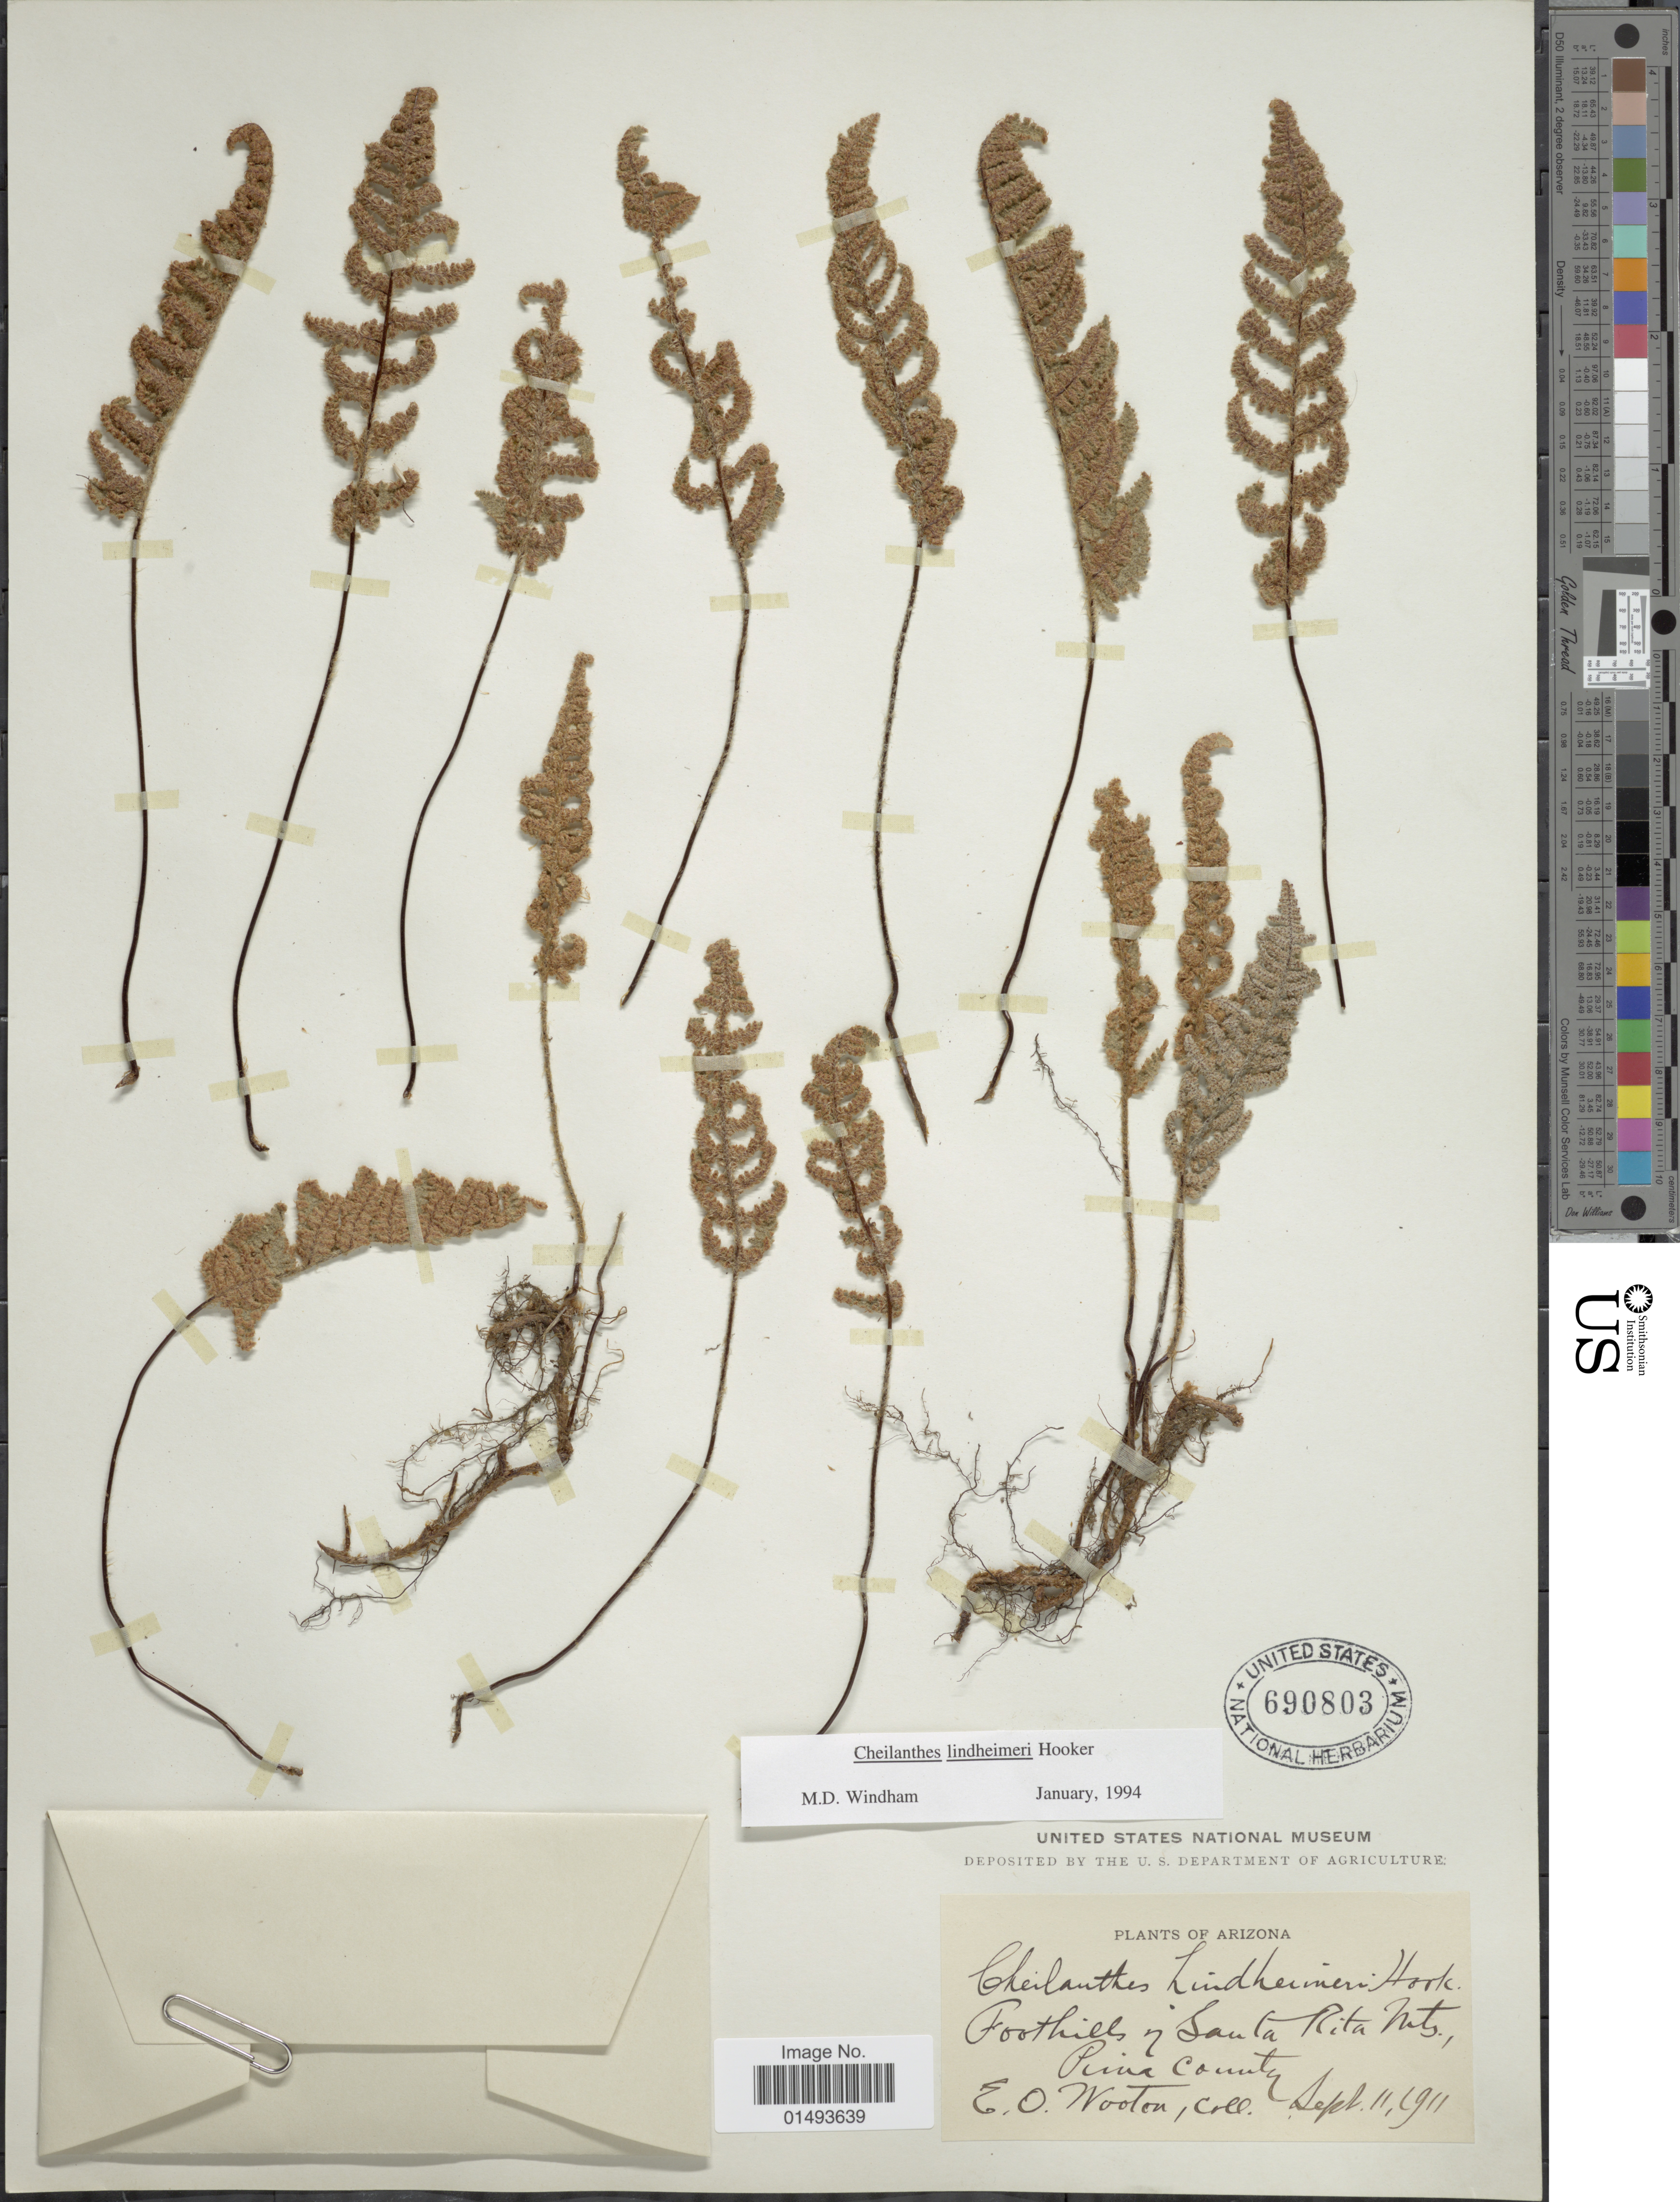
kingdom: Plantae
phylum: Tracheophyta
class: Polypodiopsida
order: Polypodiales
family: Pteridaceae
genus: Myriopteris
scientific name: Myriopteris lindheimeri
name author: (Hook.) J. Sm.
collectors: E. O. Wooton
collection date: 1911-09-11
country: United States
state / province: Arizona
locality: Plants of Arizona, Foothills of Santa Rita Mts. Pima County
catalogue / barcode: US 690803